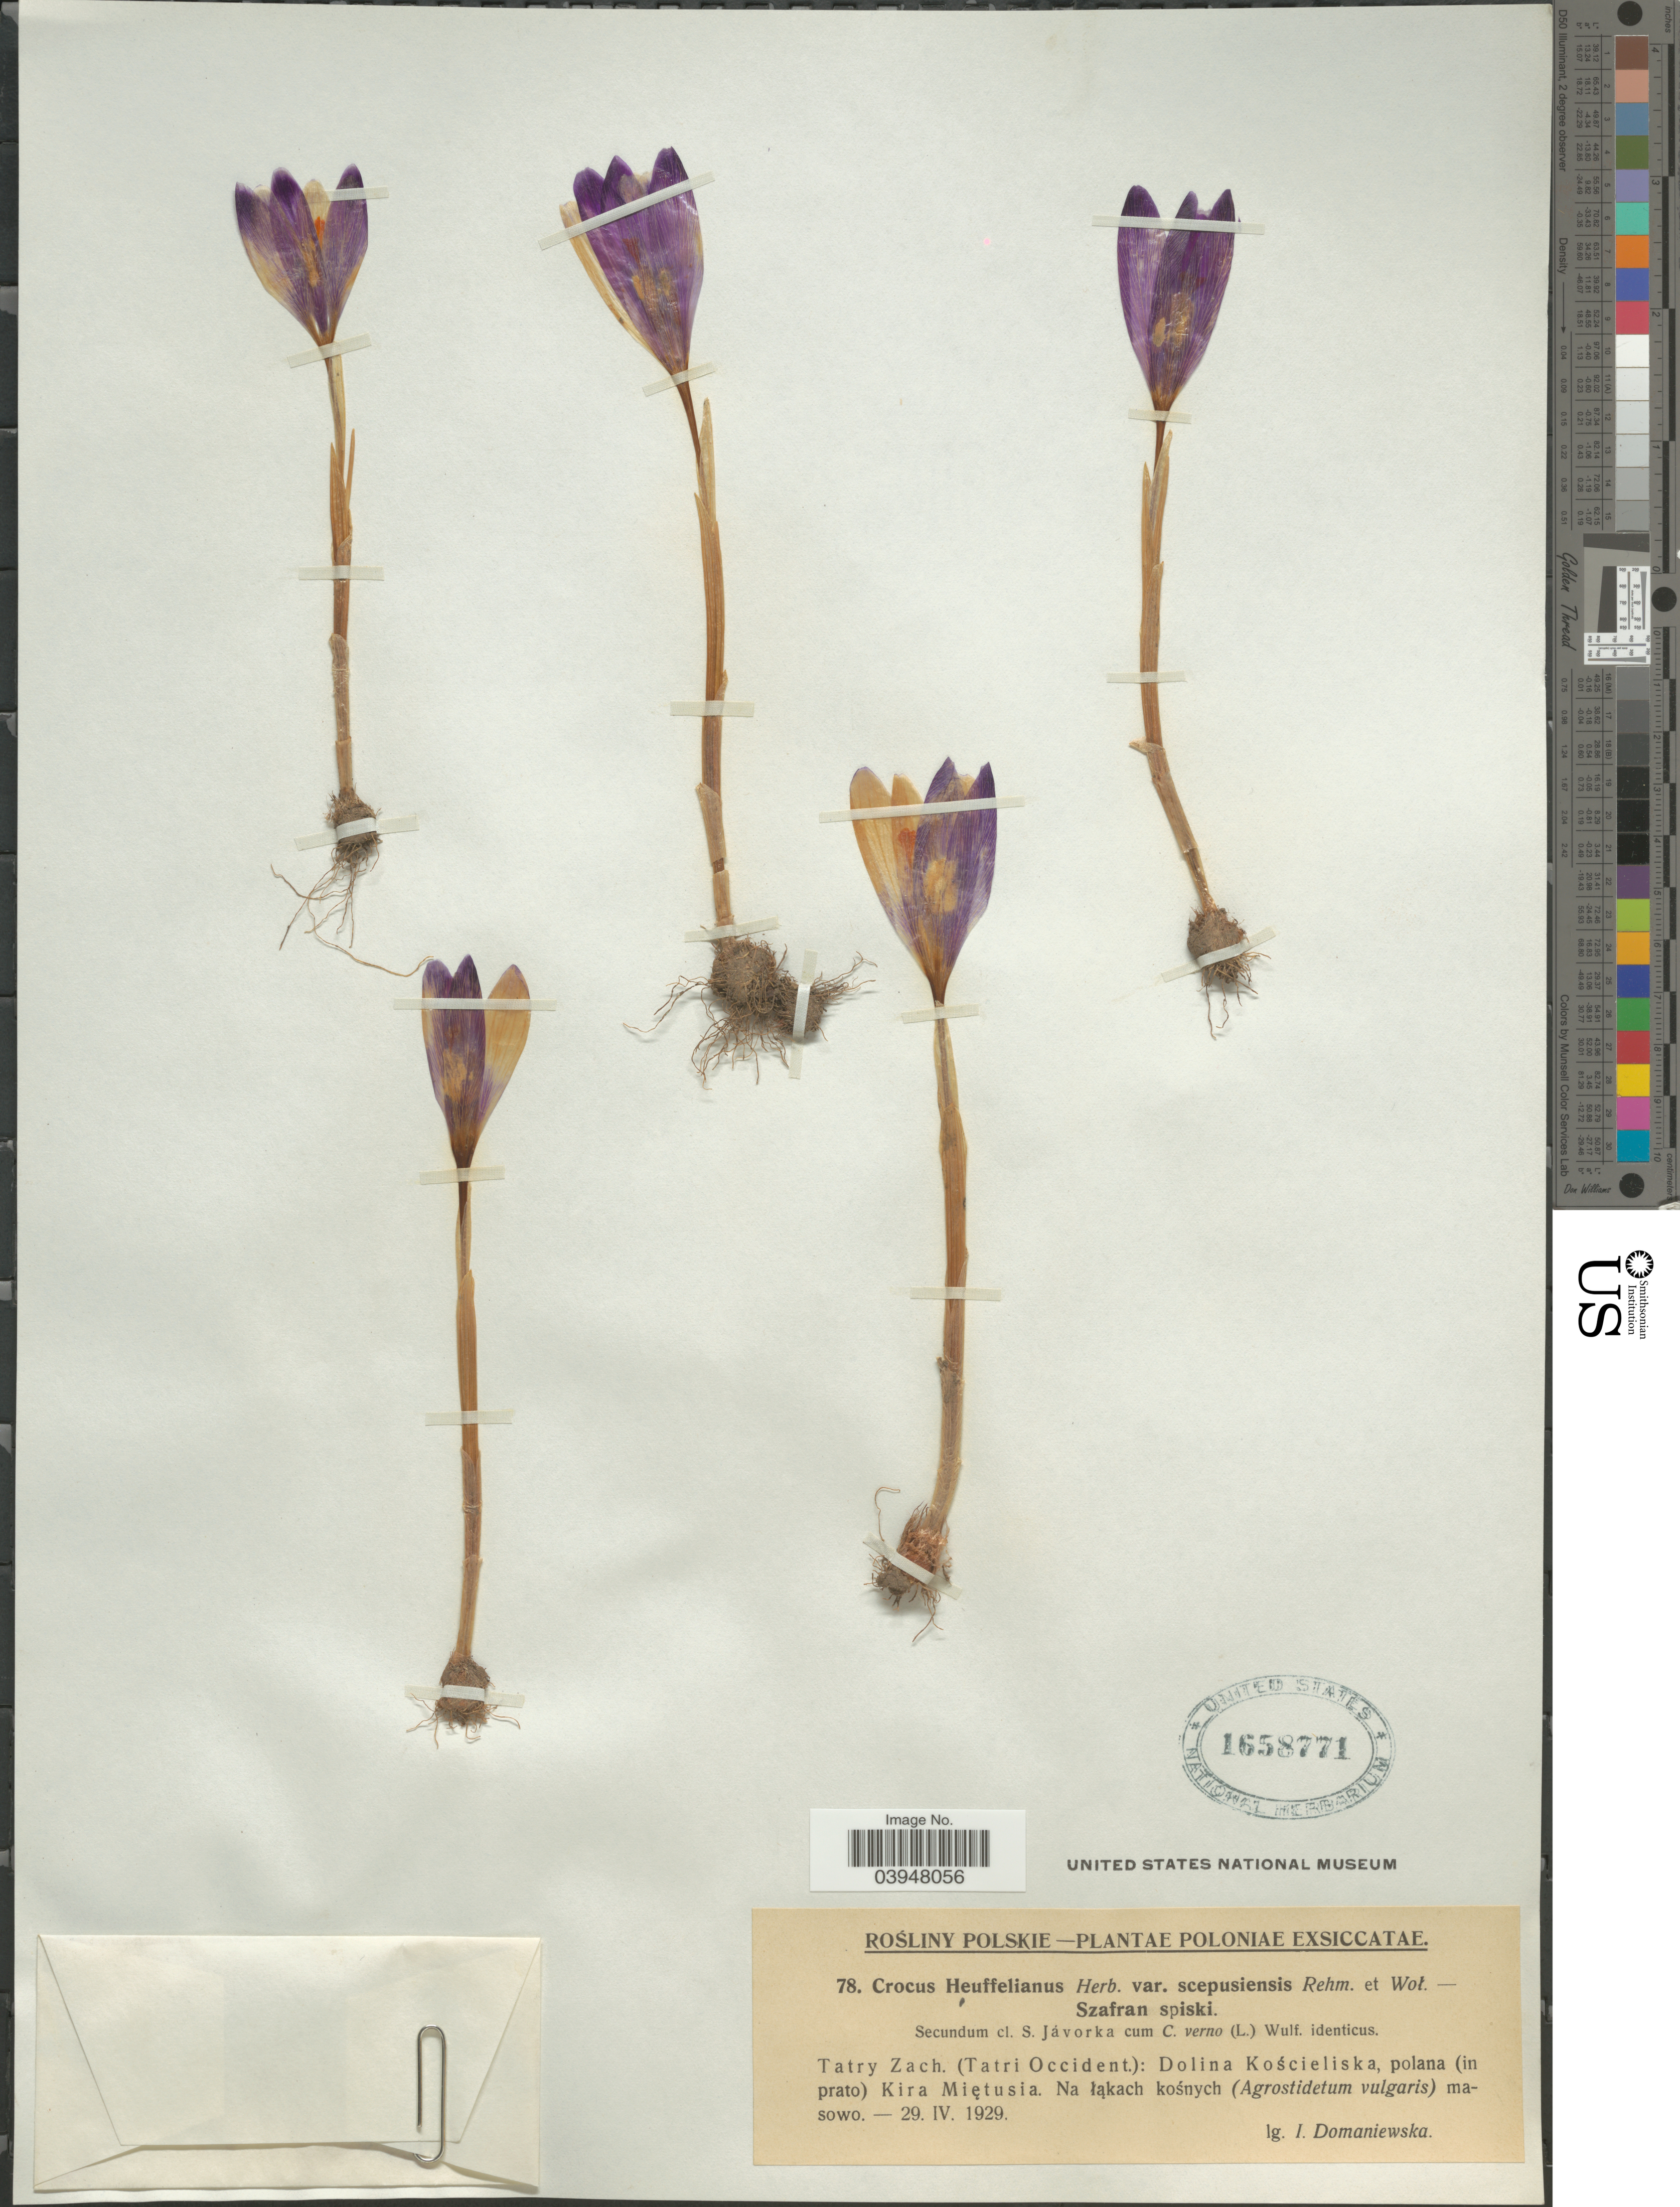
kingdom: Plantae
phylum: Tracheophyta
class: Liliopsida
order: Asparagales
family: Iridaceae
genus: Crocus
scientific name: Crocus heuffelianus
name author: Herb.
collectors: L. Domaniewska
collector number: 78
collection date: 1929-04-29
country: Poland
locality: Tatry Zach. (Tatri Occident.): Dolina Kościeliska, polana (in prato) Kira Miętusia. Na ląkach kośnych (Agrostidetum vulgaris) masowo.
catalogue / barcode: US 1658771